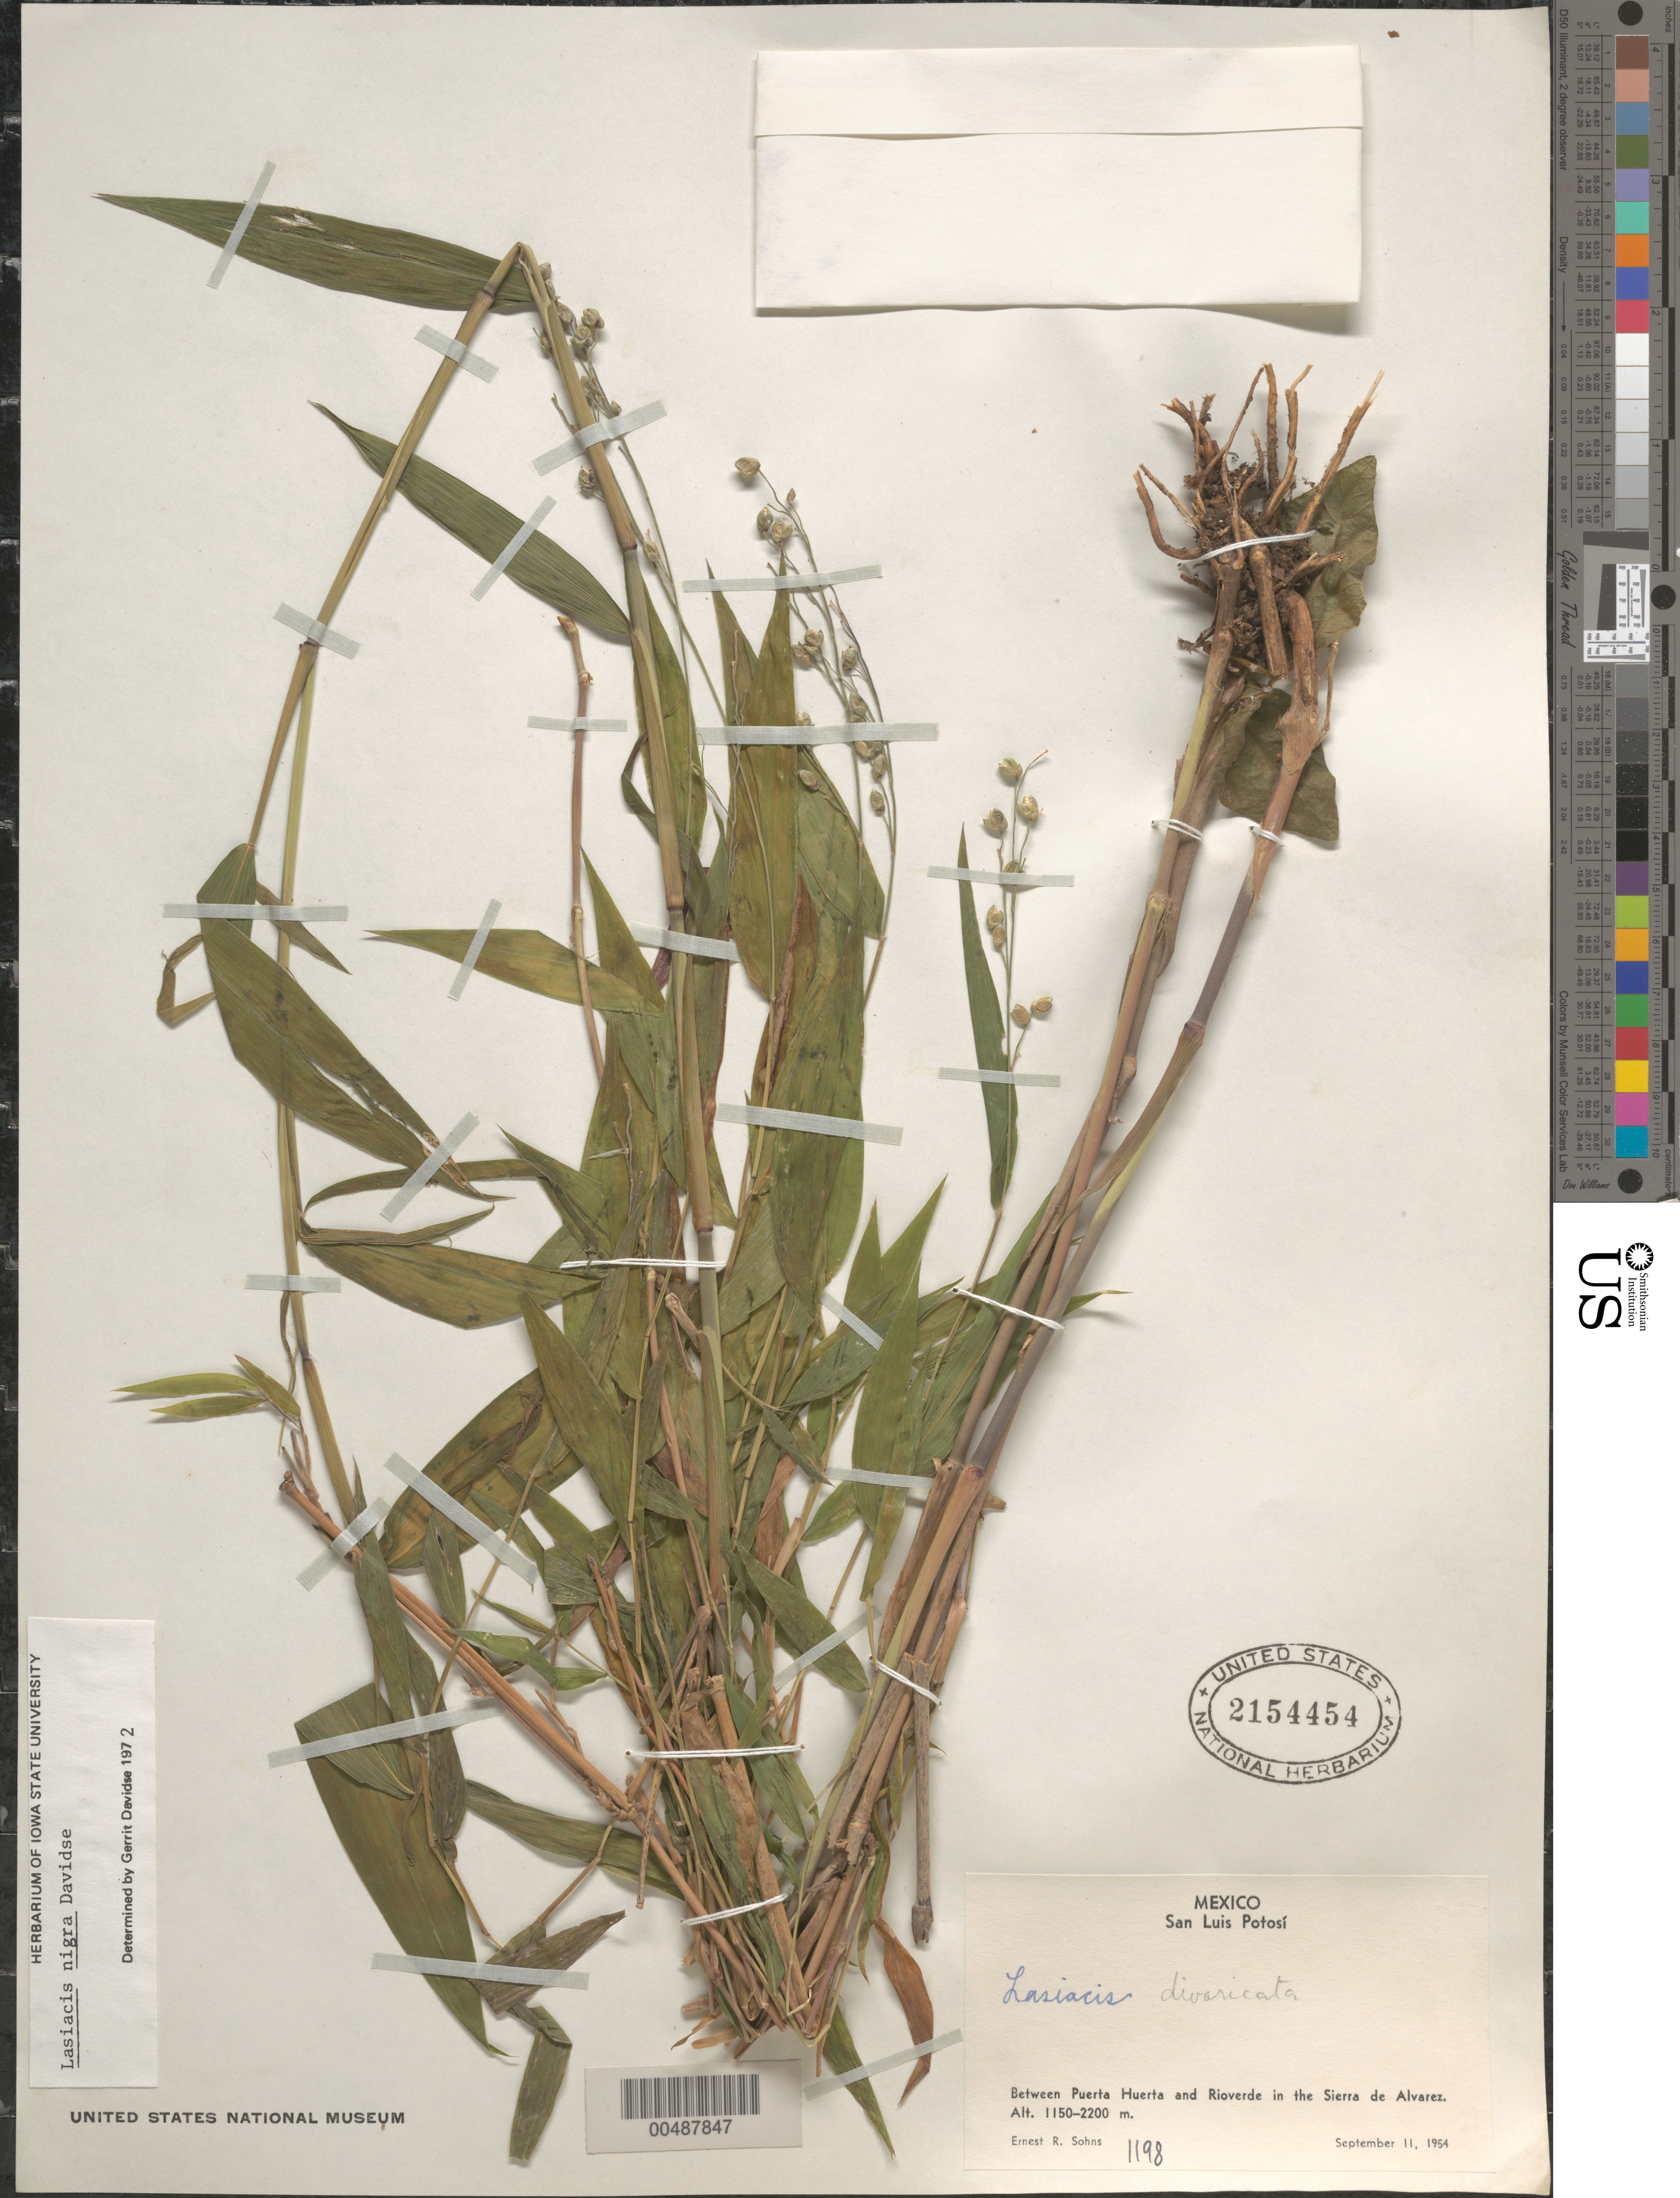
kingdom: Plantae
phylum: Tracheophyta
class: Liliopsida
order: Poales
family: Poaceae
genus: Lasiacis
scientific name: Lasiacis maxonii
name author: Swallen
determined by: Davidse, Gerrit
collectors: E. R. Sohns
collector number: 1198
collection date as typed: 11 Sep 1954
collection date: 1954-09-11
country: Mexico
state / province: San Luis Potosi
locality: Between Puerta Huerta & Rioverde in the Sierra de Alvarez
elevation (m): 1150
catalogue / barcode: US 2154454